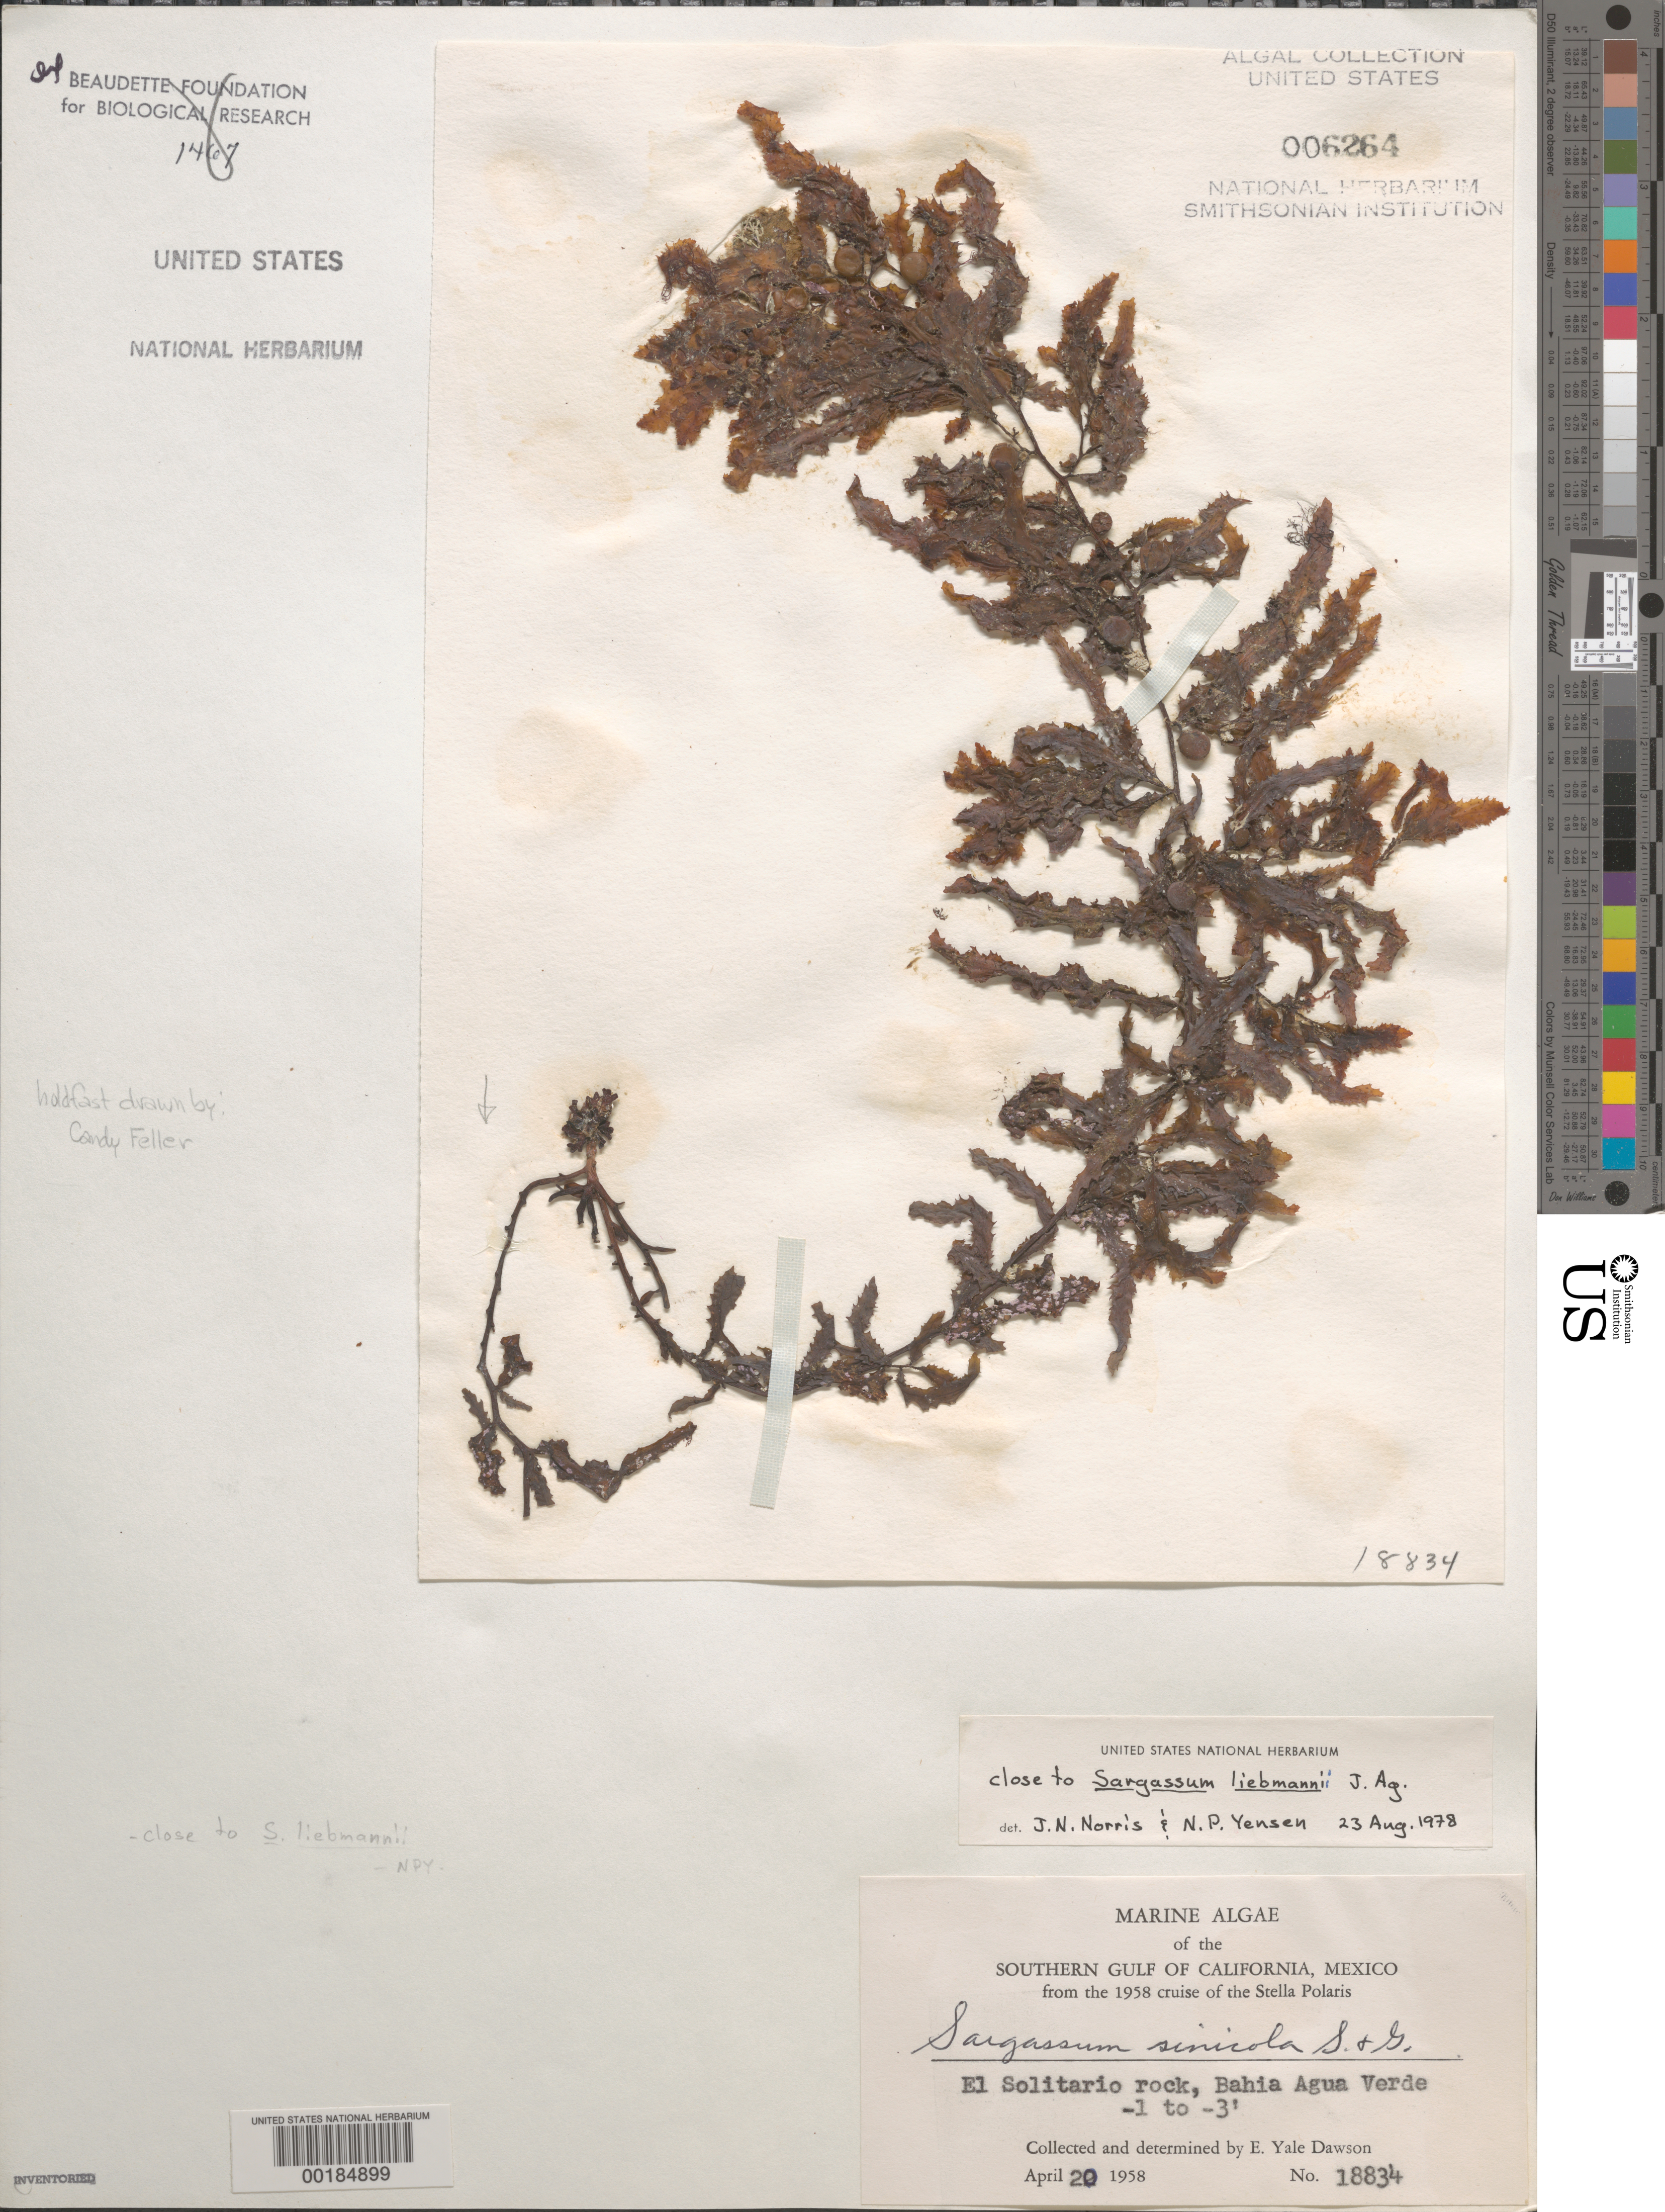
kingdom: Chromista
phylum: Ochrophyta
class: Phaeophyceae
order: Fucales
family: Sargassaceae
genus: Sargassum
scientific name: Sargassum liebmannii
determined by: Norris, J. N.; Yensen, N. P.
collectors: E. Y. Dawson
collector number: EYD 18834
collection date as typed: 20 Apr 1958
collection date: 1958-04-20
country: Mexico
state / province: Baja California Sur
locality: El Solitario, Bahia Agua Verde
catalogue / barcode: US 6264